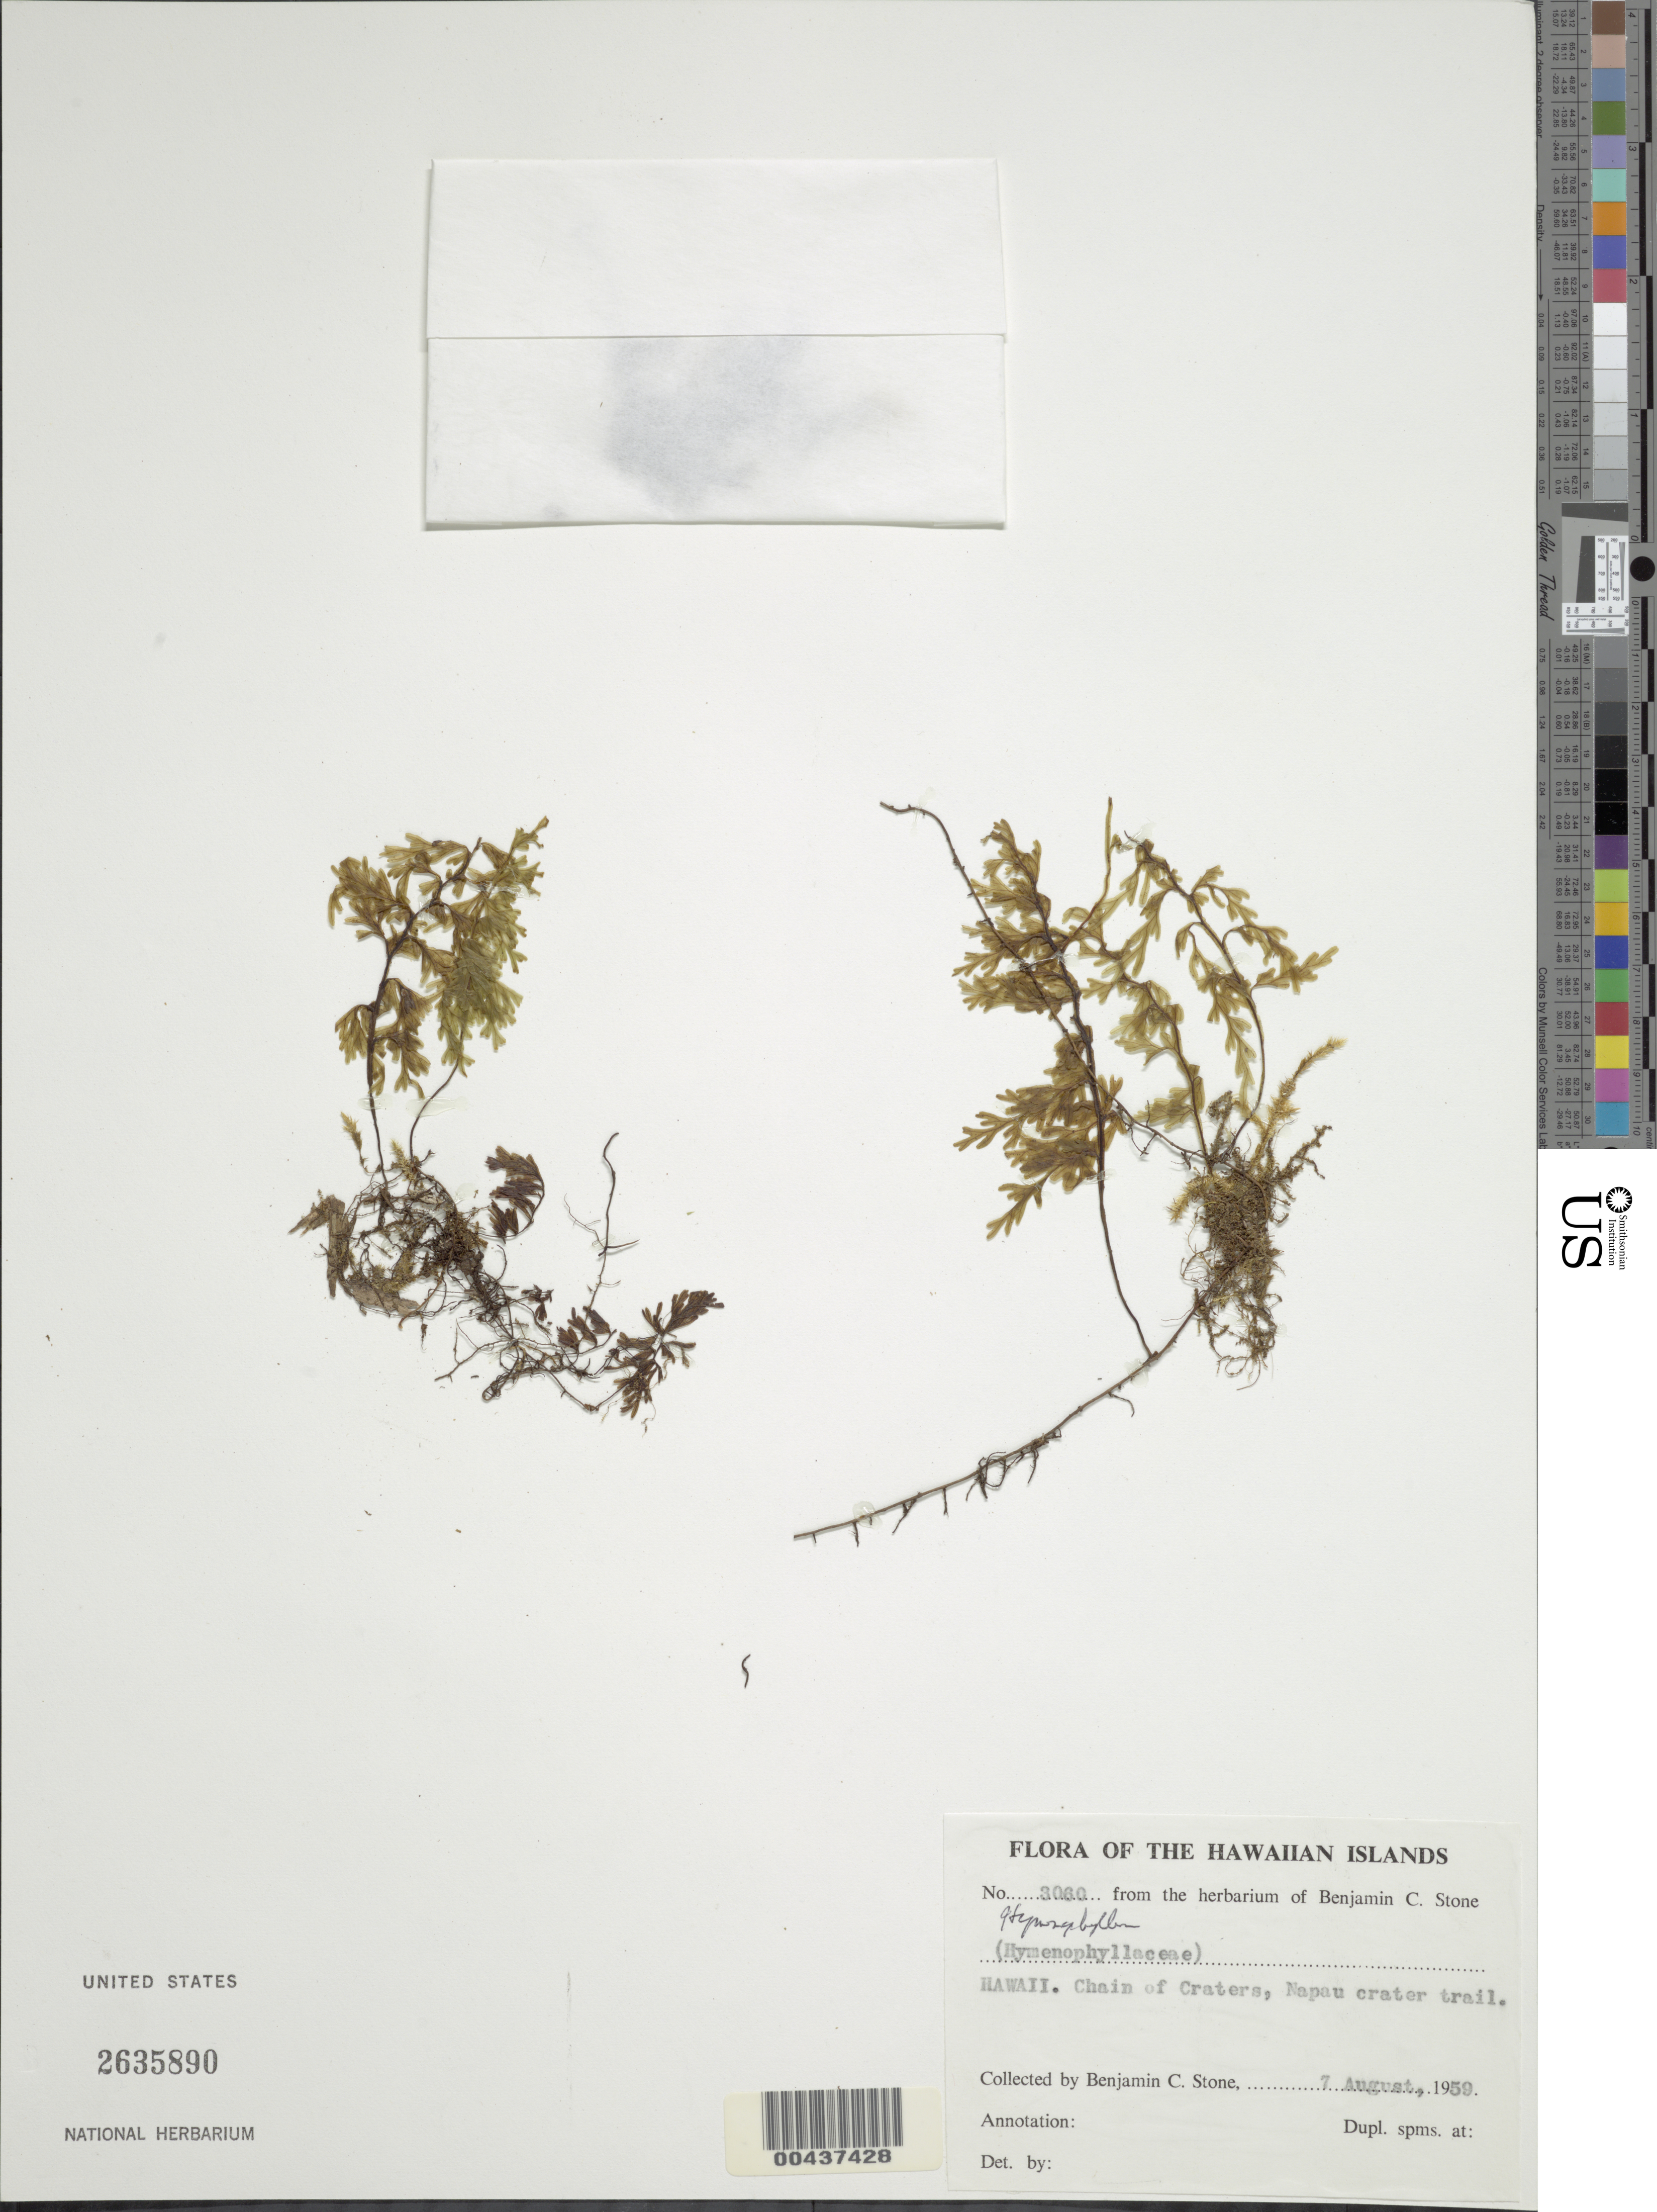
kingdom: Plantae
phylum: Tracheophyta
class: Polypodiopsida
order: Hymenophyllales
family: Hymenophyllaceae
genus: Hymenophyllum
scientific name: Hymenophyllum sp.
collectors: B. C. Stone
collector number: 3060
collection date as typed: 7 Aug 1959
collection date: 1959-08-07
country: United States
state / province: Hawaii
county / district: Hawaii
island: Hawaii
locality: Chain of Craters, Napau Crater trail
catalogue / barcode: US 2635890